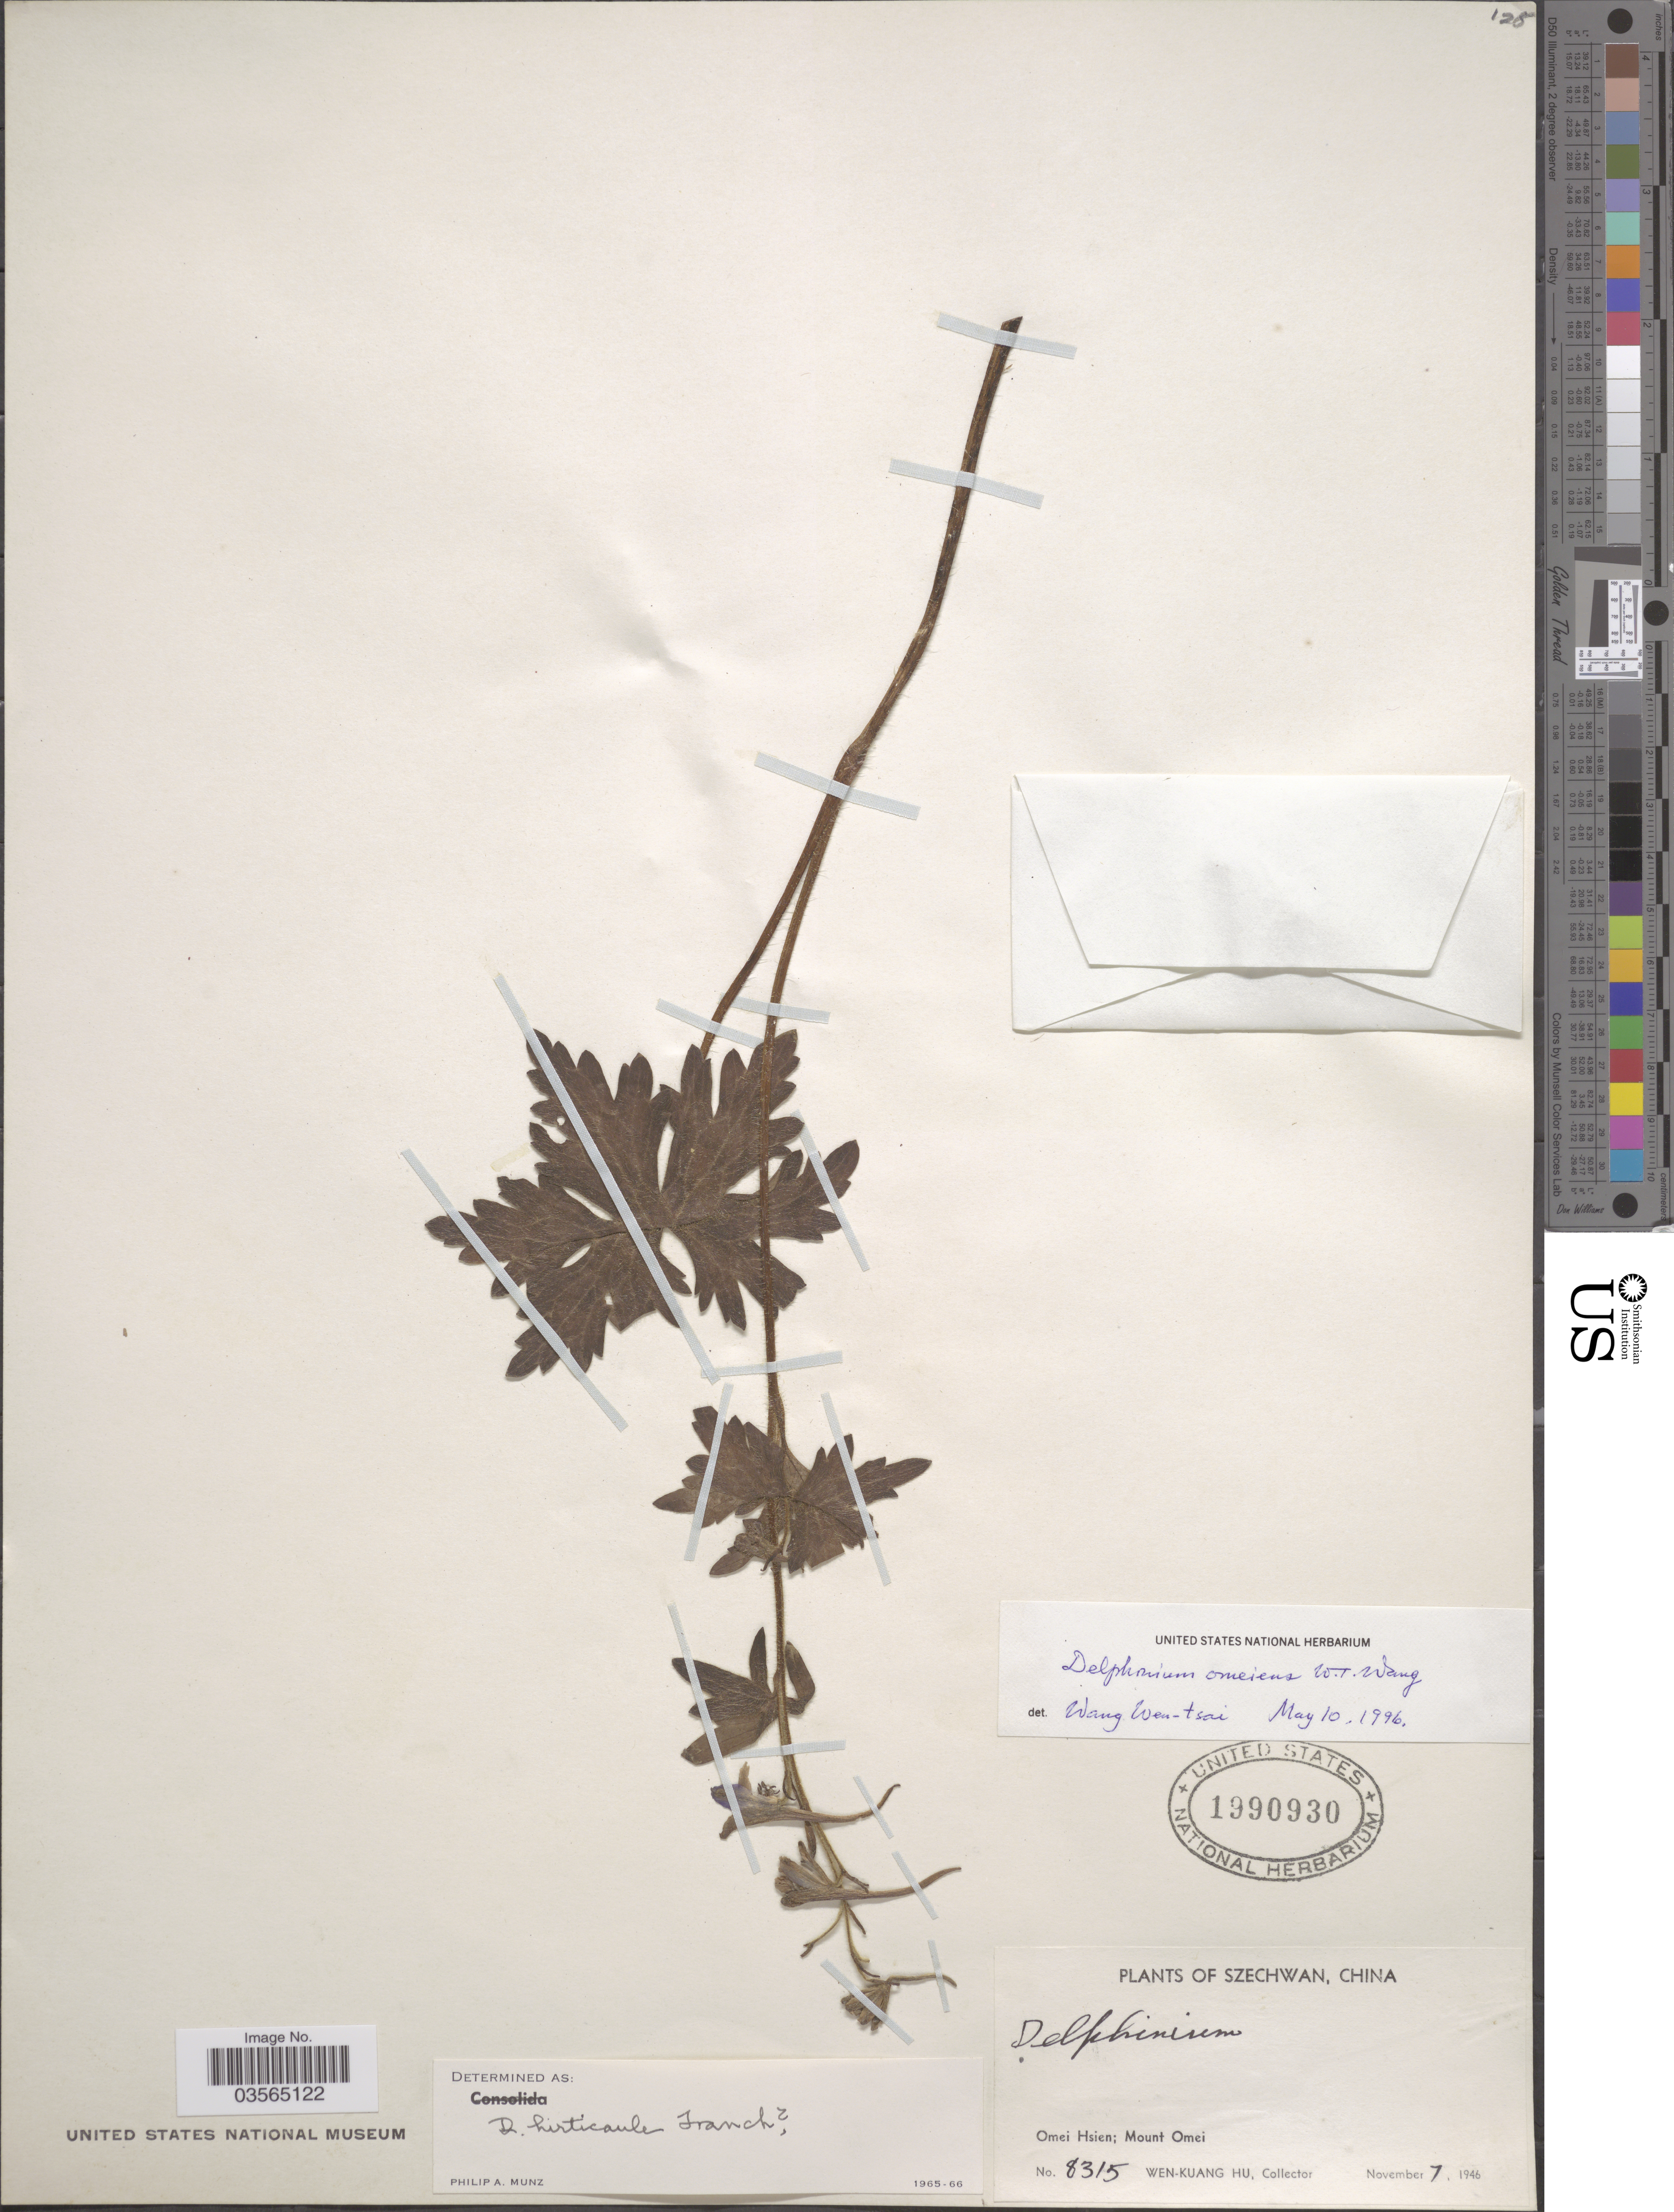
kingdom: Plantae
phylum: Tracheophyta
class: Magnoliopsida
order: Ranunculales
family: Ranunculaceae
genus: Delphinium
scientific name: Delphinium omeiense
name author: W.T. Wang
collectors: W. K. Hu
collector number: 8315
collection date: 1946-11-07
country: China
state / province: Sichuan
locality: Szechwan. Omei Hsien; Mount Omei.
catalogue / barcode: US 1990930